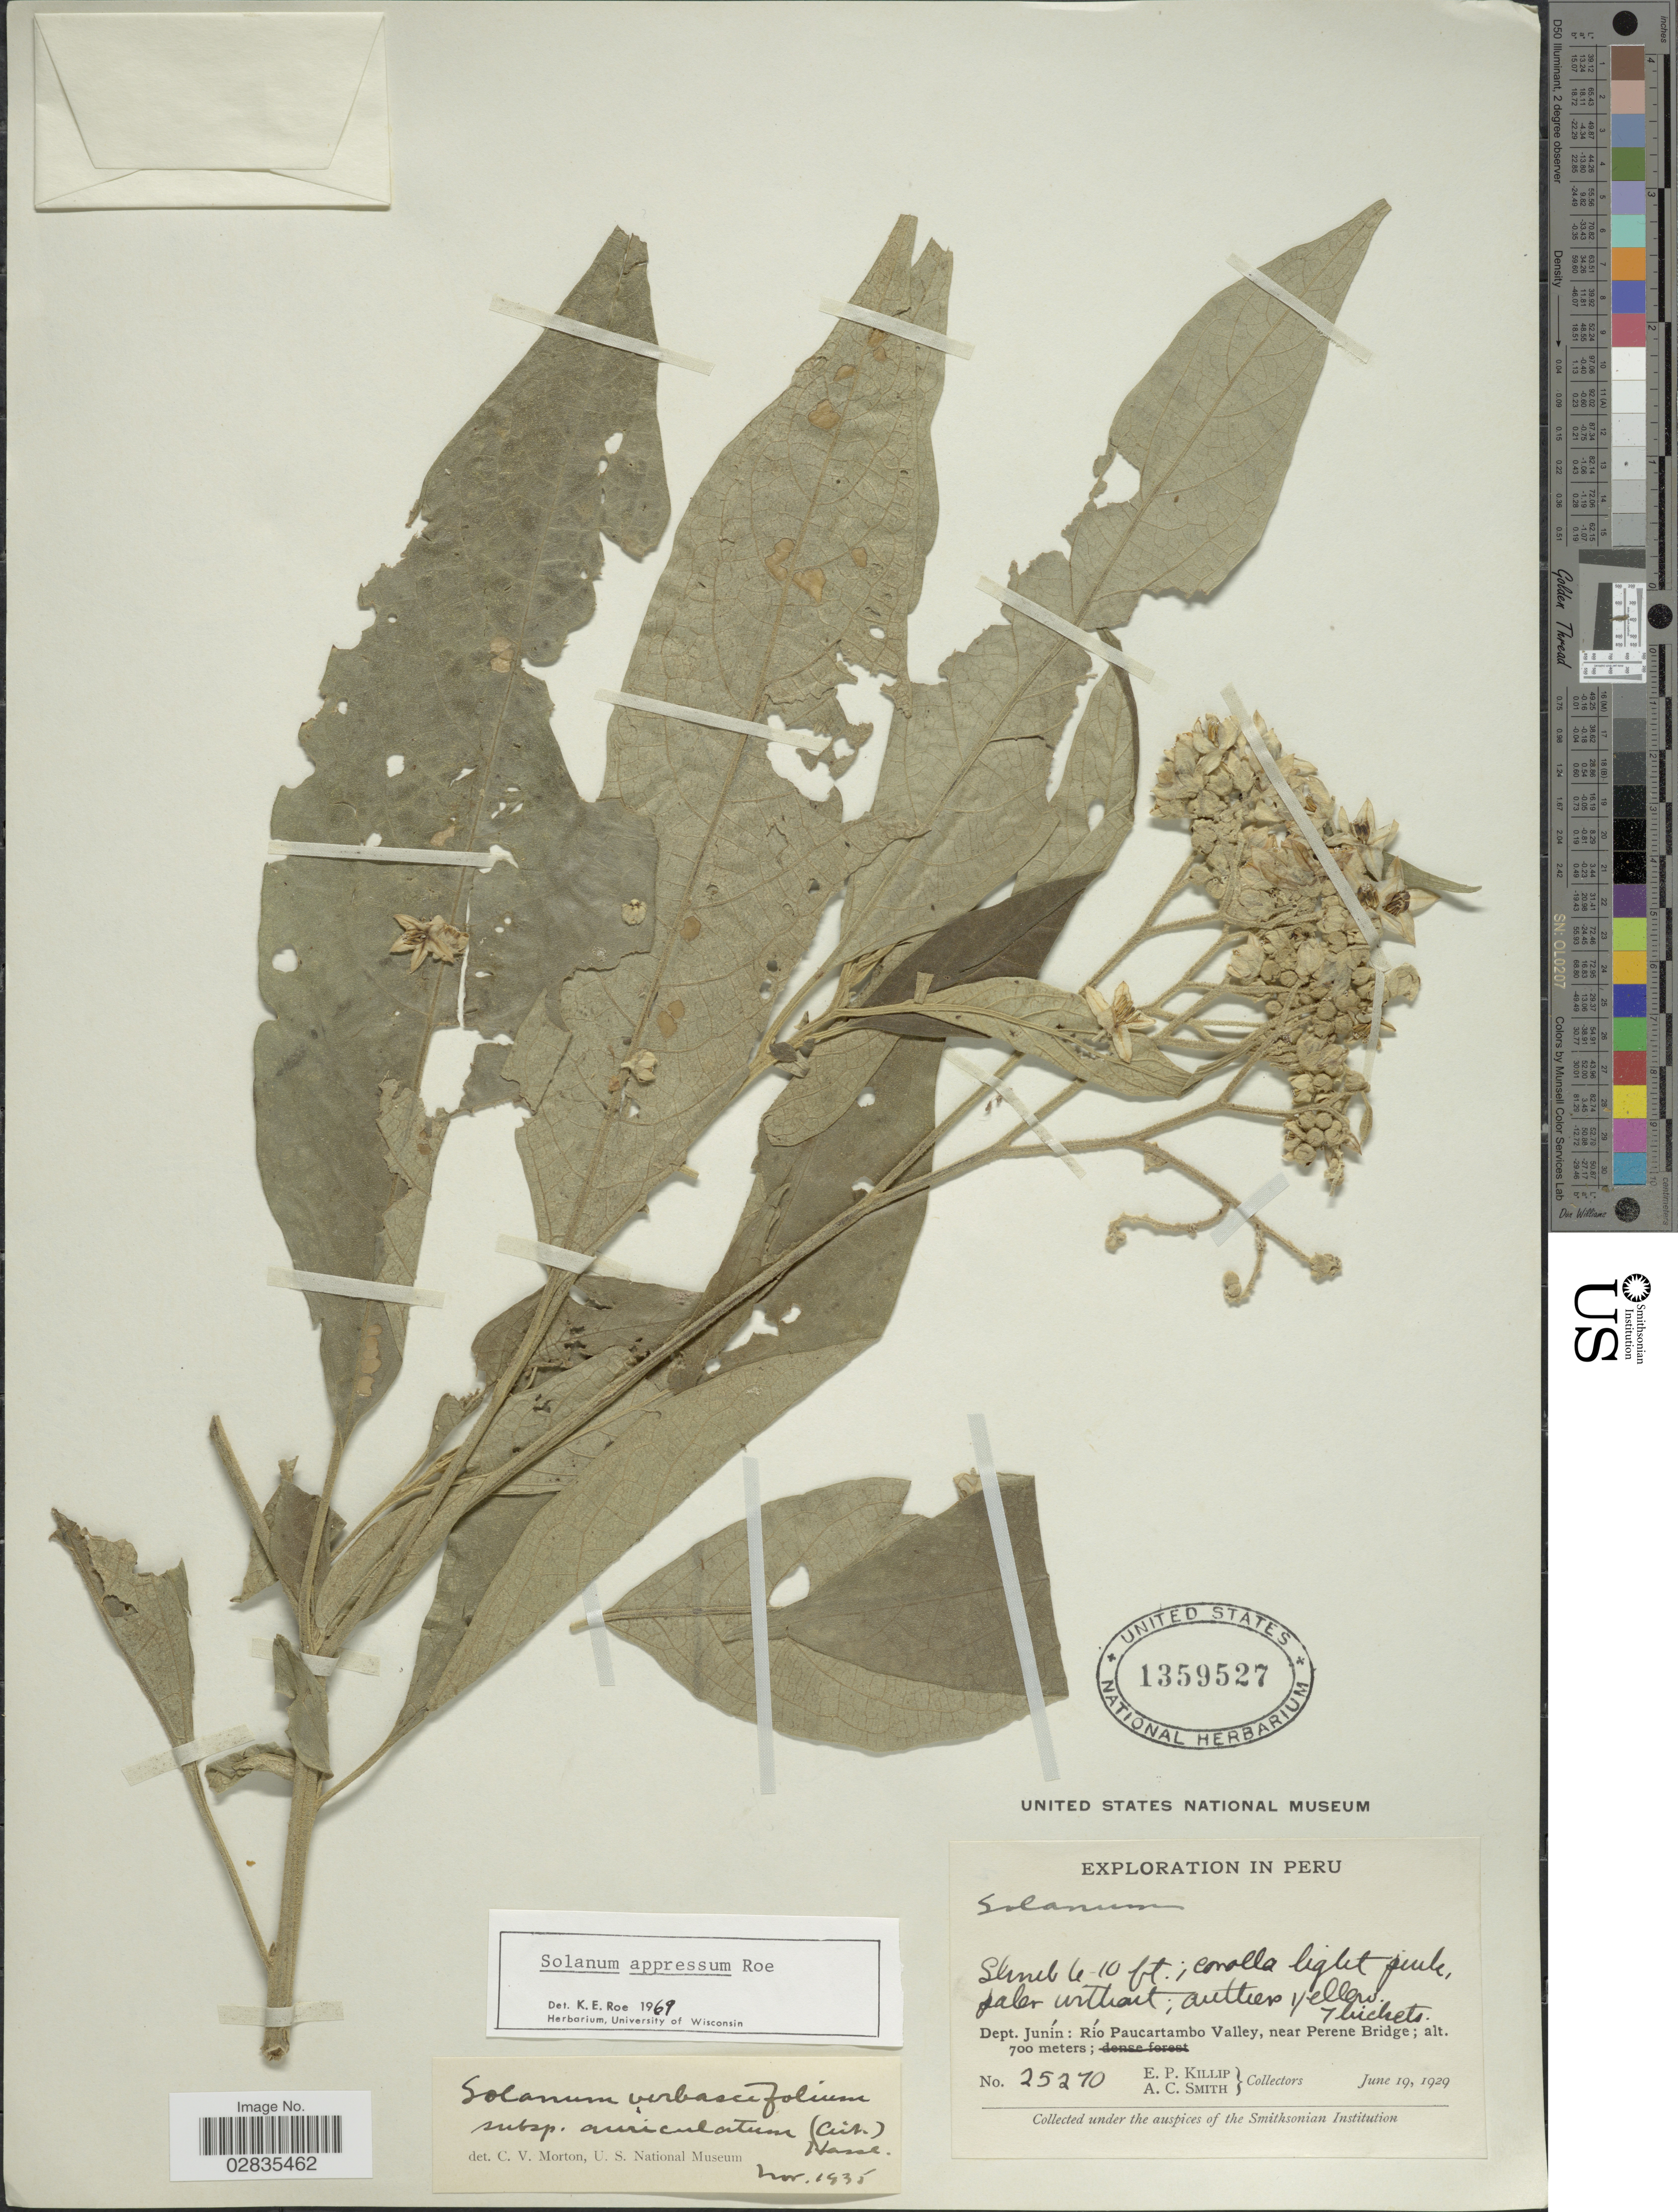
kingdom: Plantae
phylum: Tracheophyta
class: Magnoliopsida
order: Solanales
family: Solanaceae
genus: Solanum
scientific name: Solanum appressum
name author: K.E. Roe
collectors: E. P. Killip & A. C. Smith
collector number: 25270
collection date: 1929-06-19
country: Peru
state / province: Junín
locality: Dept. Junín: Río Paucartambo Valley, near Perene Bridge.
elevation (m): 700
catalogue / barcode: US 1359527